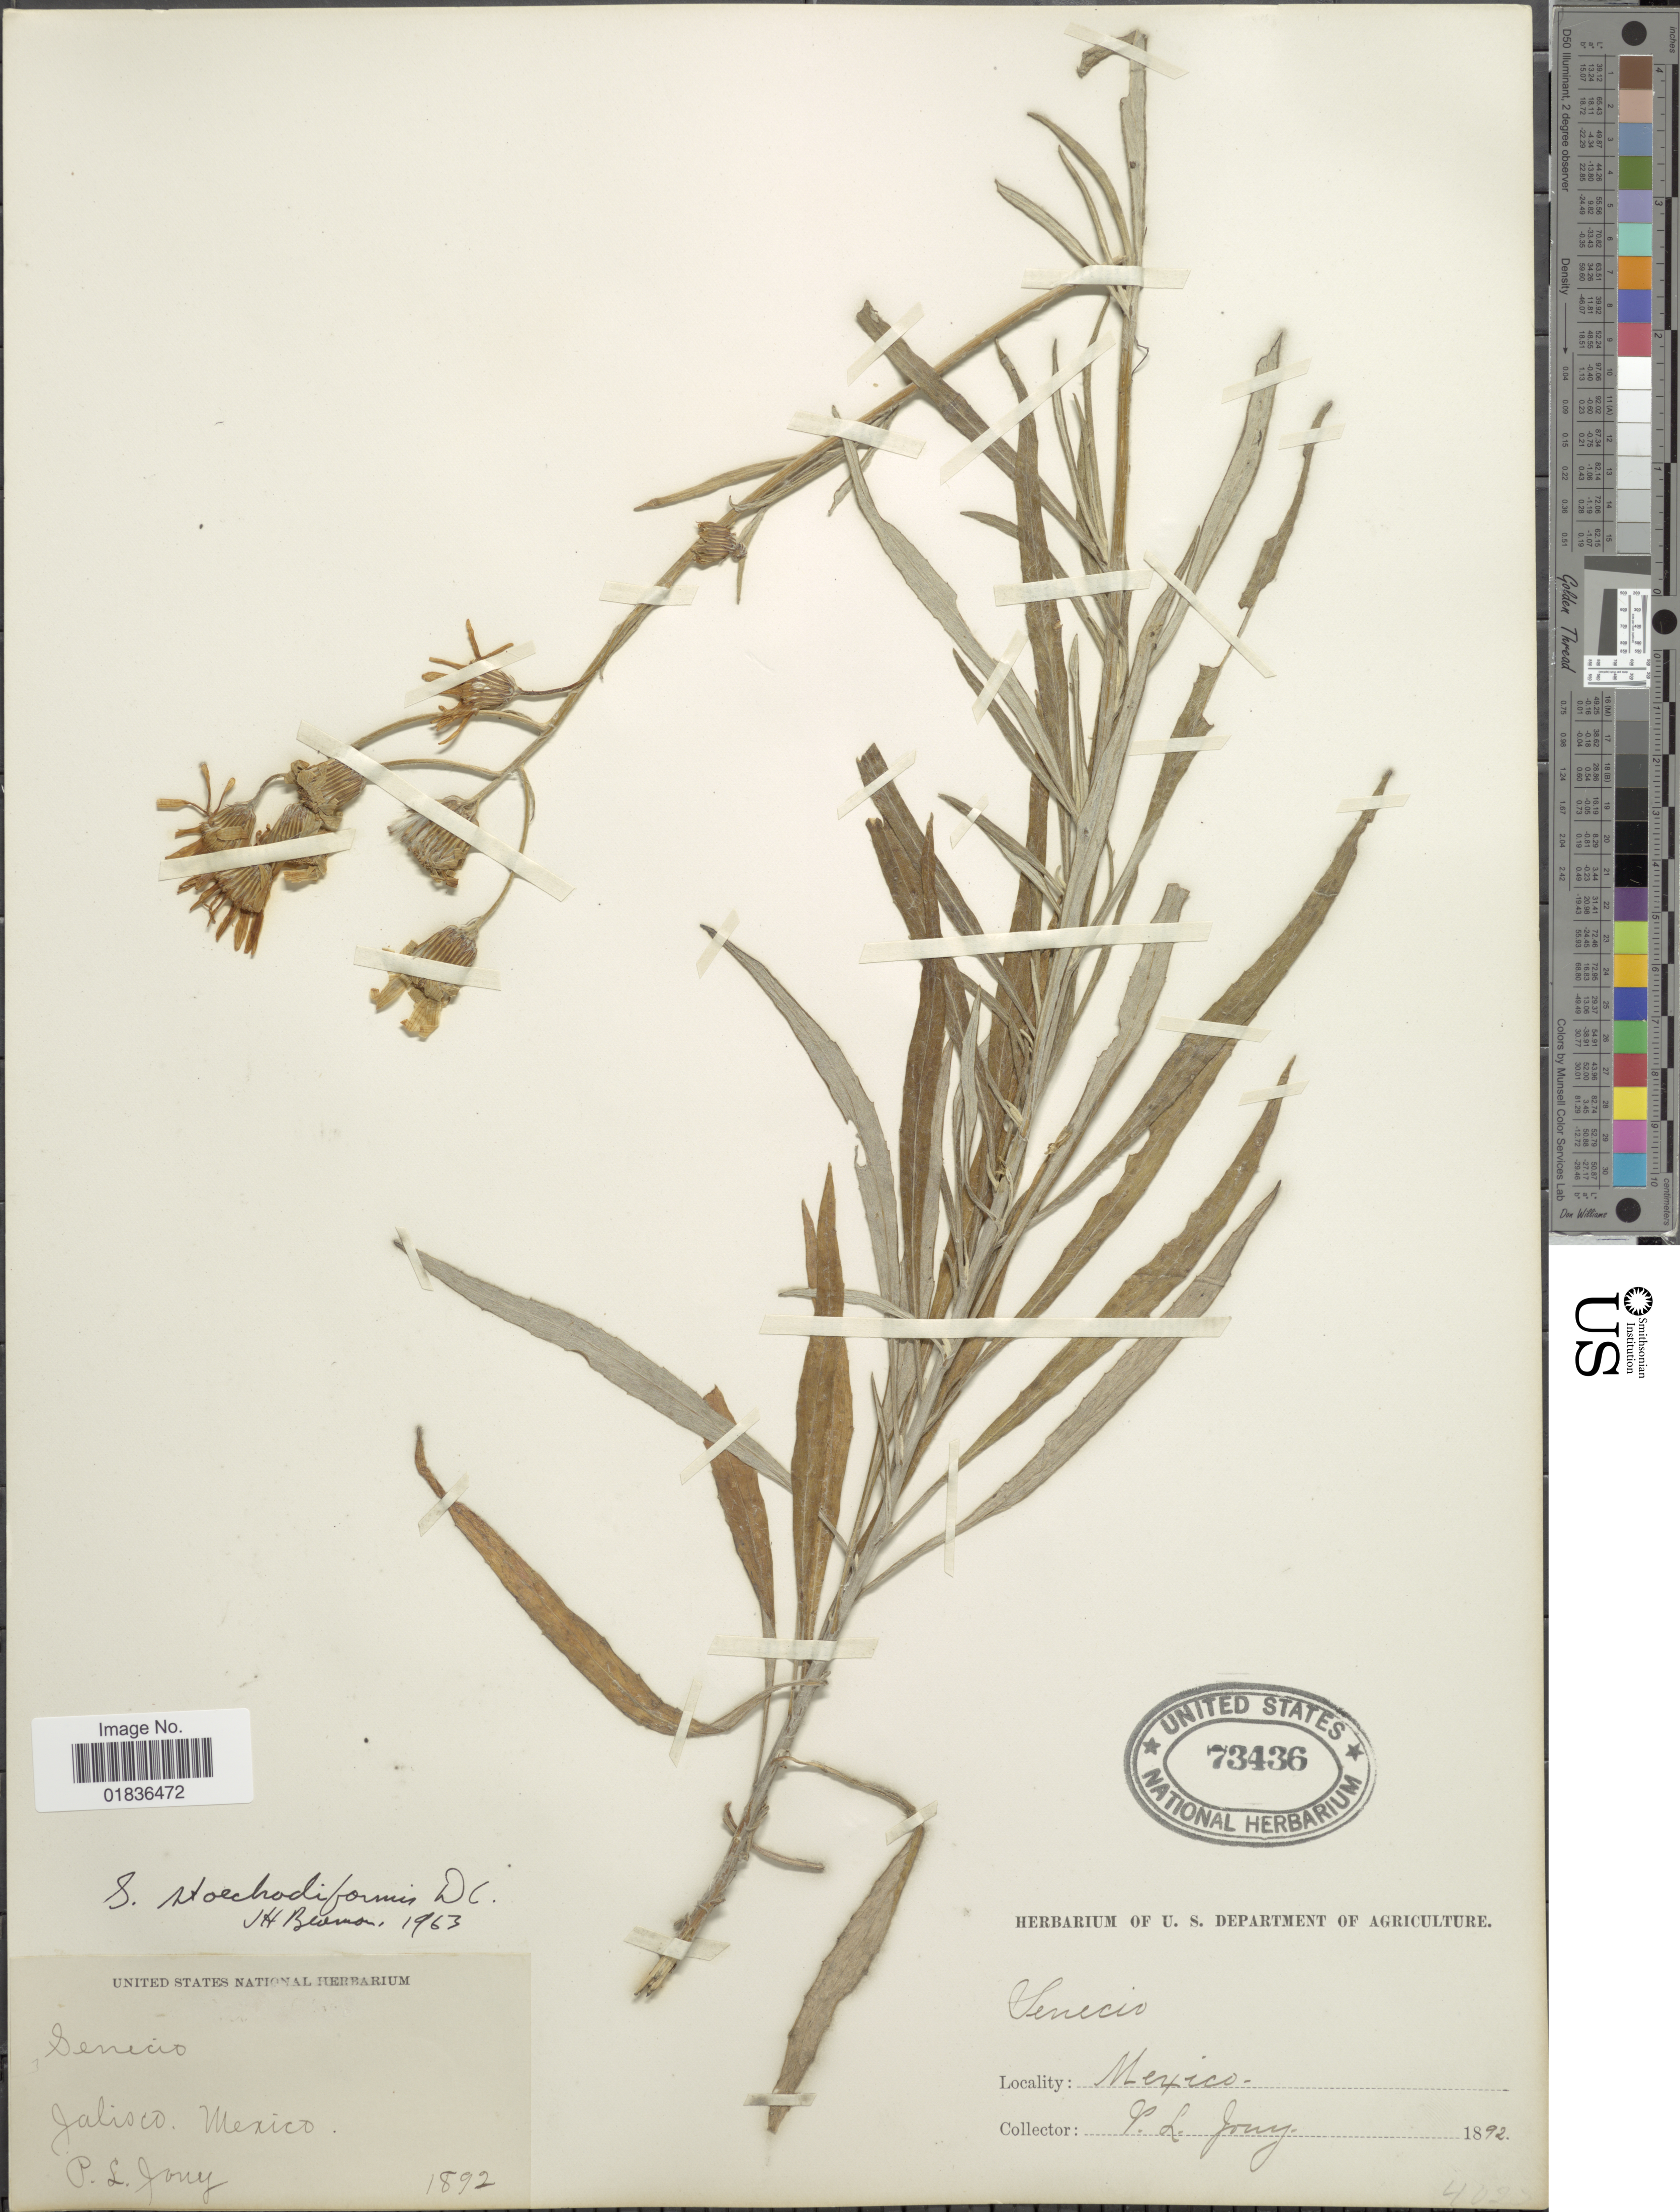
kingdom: Plantae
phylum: Tracheophyta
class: Magnoliopsida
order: Asterales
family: Asteraceae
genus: Senecio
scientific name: Senecio stoechadiformis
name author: DC.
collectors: P. Jouy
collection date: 1892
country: Mexico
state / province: Jalisco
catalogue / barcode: US 73436